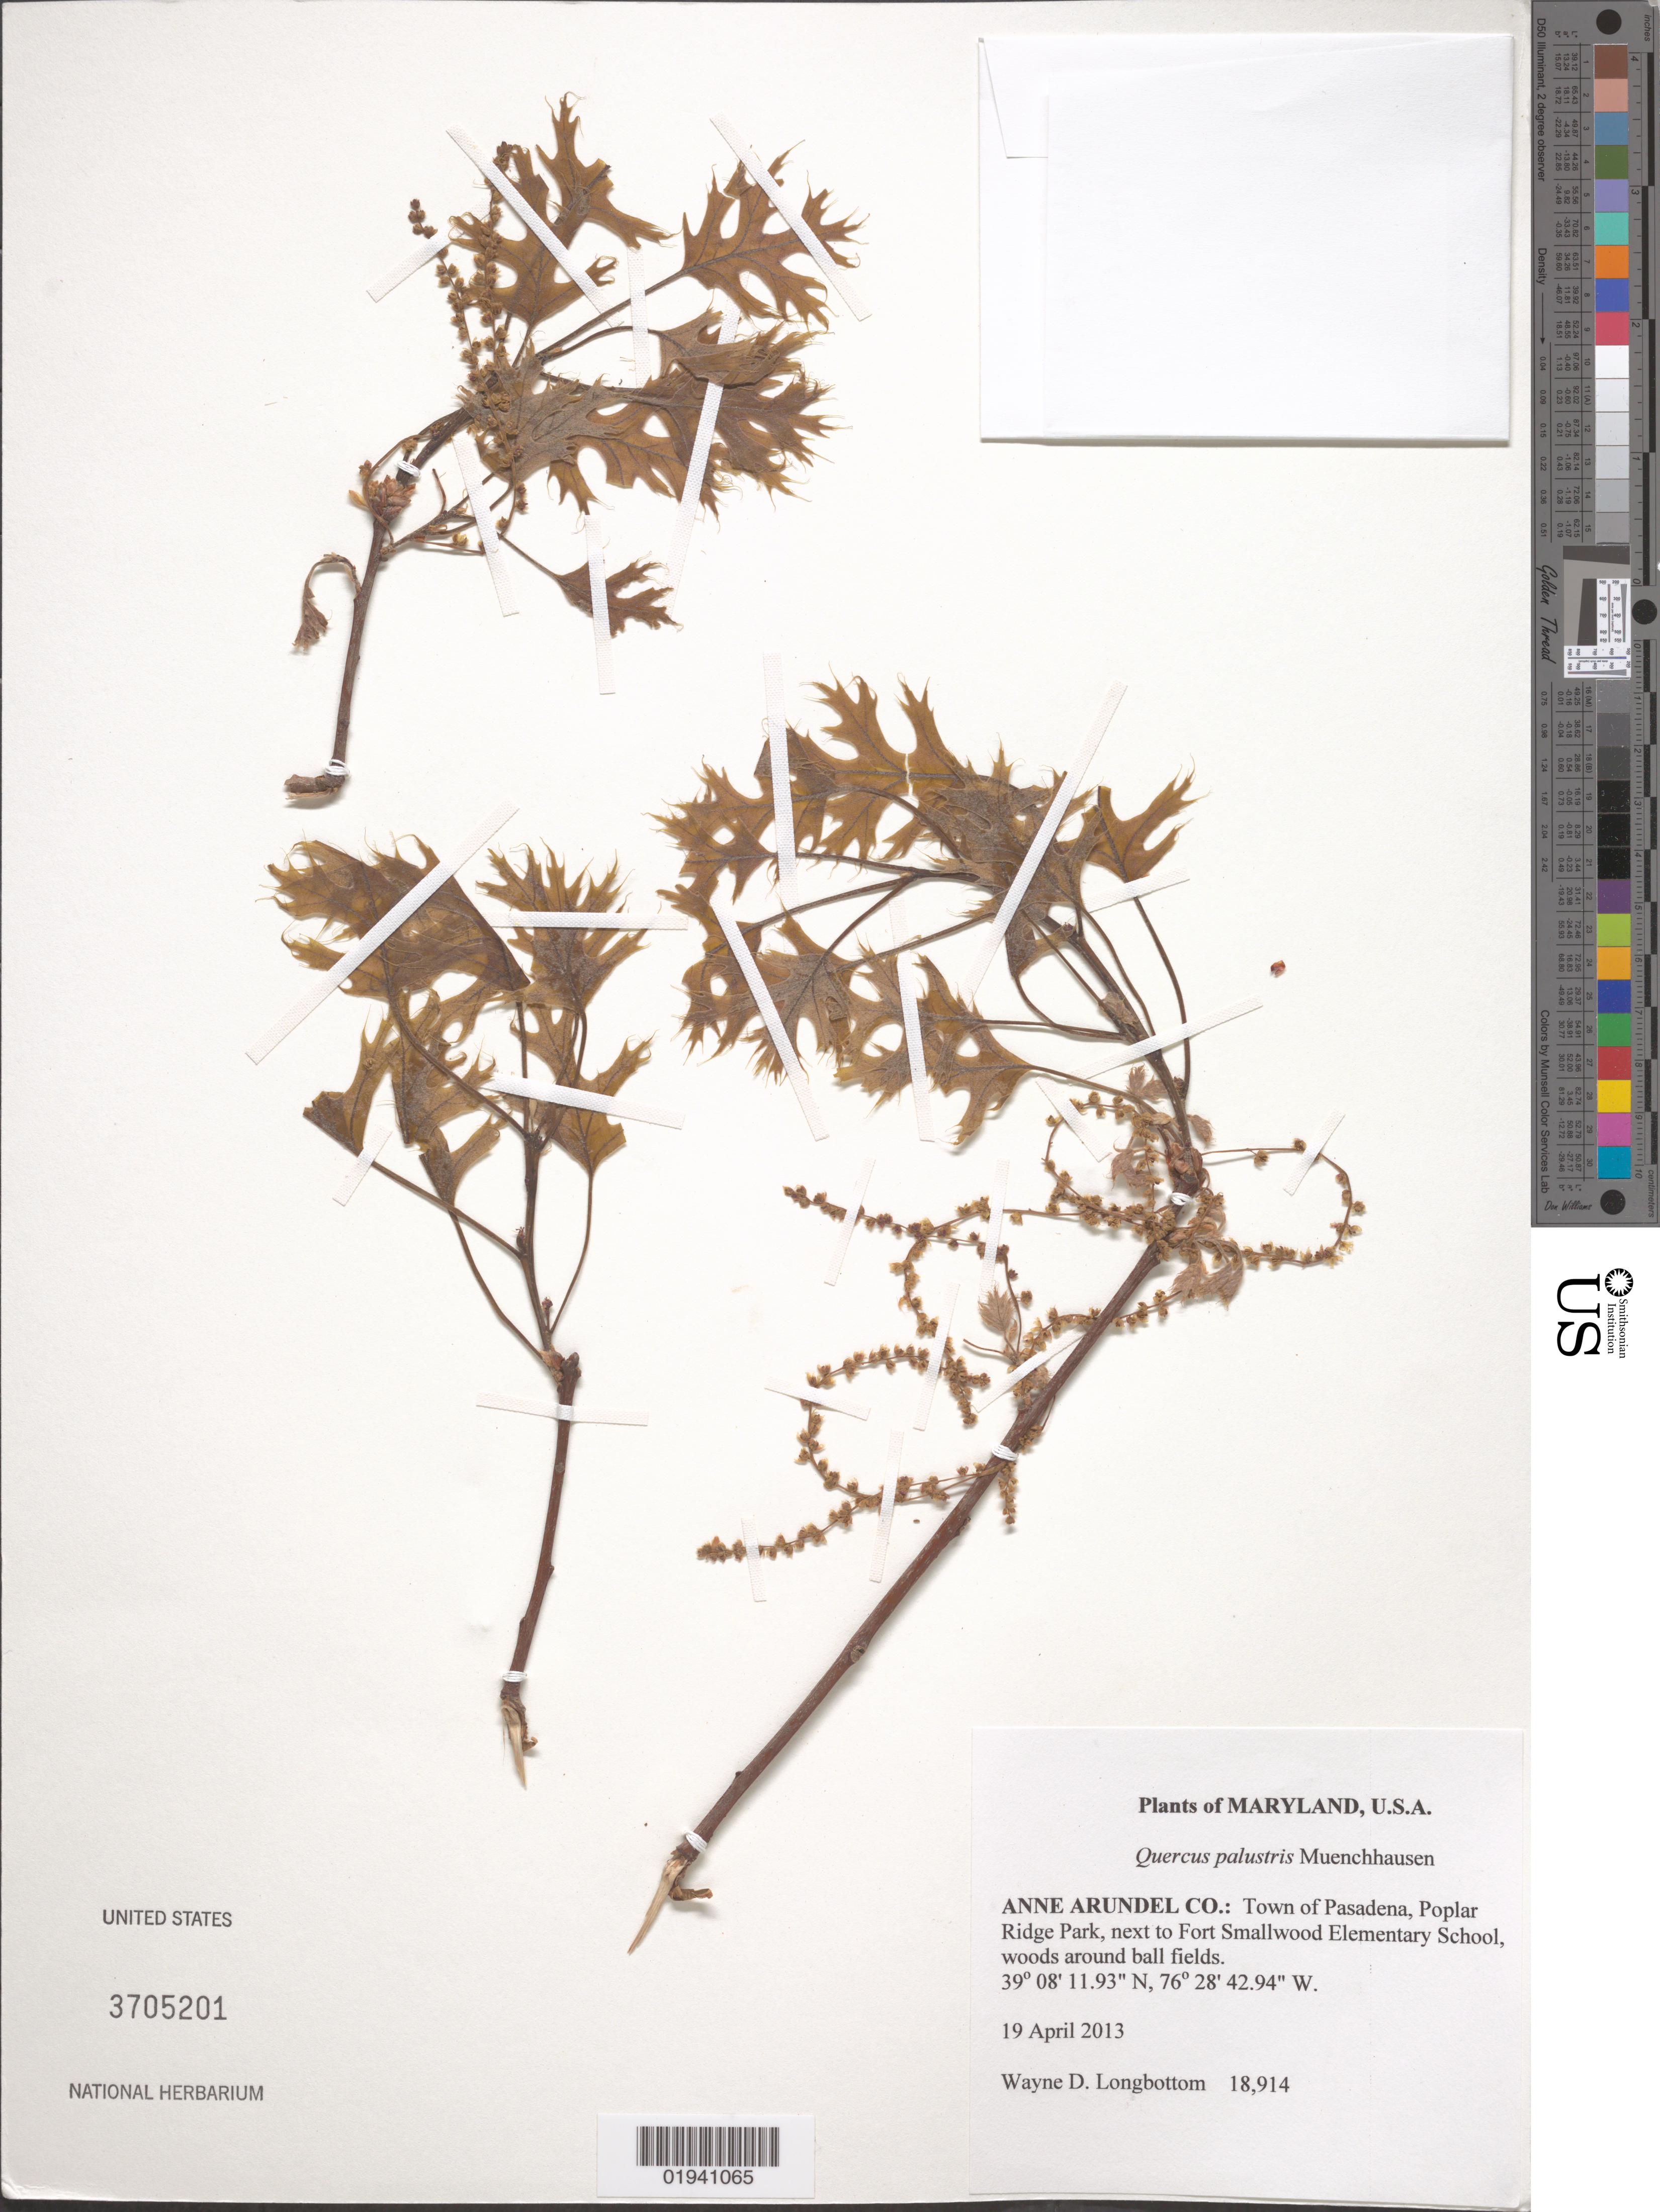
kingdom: Plantae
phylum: Tracheophyta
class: Magnoliopsida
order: Fagales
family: Fagaceae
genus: Quercus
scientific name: Quercus palustris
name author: Münchh.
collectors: W. D. Longbottom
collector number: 18914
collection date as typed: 19 April 2013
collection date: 2013-04-19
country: United States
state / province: Maryland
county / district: Anne Arundel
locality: Town of Pasadena, Poplar Ridge Park, next to Fort Smallwood Elementary School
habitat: woods around ball fields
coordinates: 39°05'43.60" N, 76°33'44.29"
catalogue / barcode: US 3705201